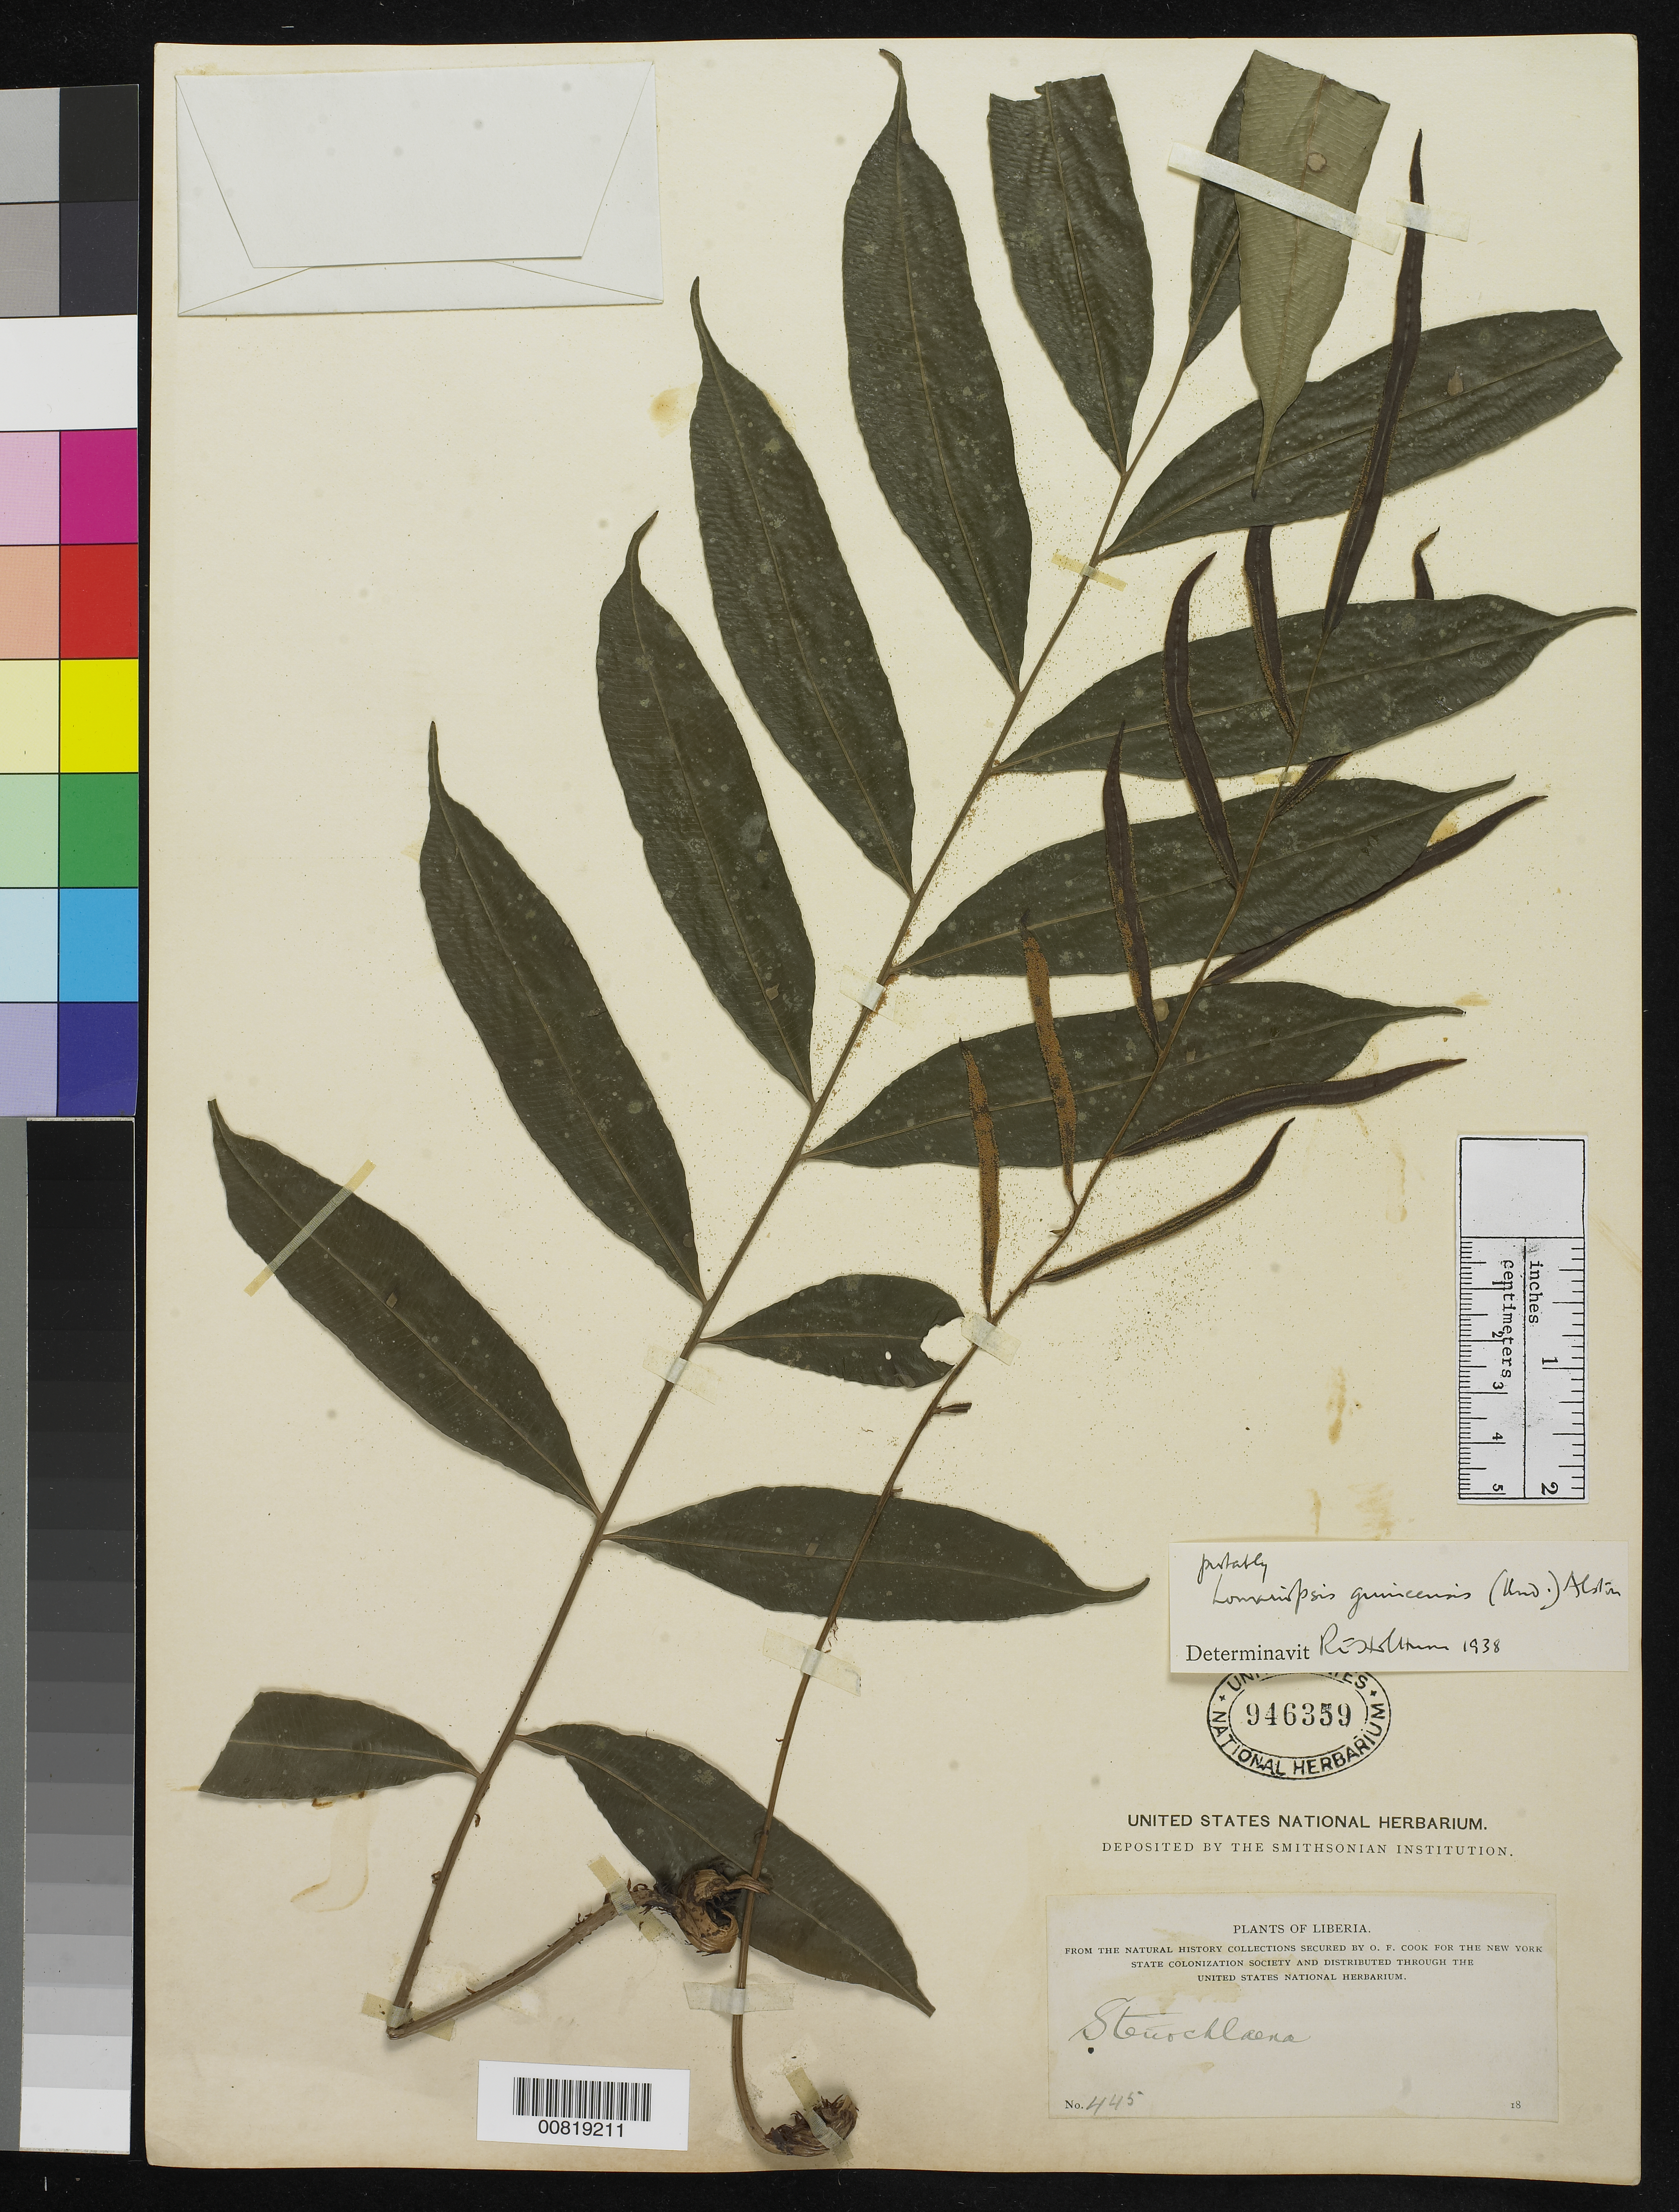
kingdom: Plantae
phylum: Tracheophyta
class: Polypodiopsida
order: Polypodiales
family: Lomariopsidaceae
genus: Lomariopsis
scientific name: Lomariopsis guineensis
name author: Holttum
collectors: O. F. Cook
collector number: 445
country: Liberia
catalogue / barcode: US 946359